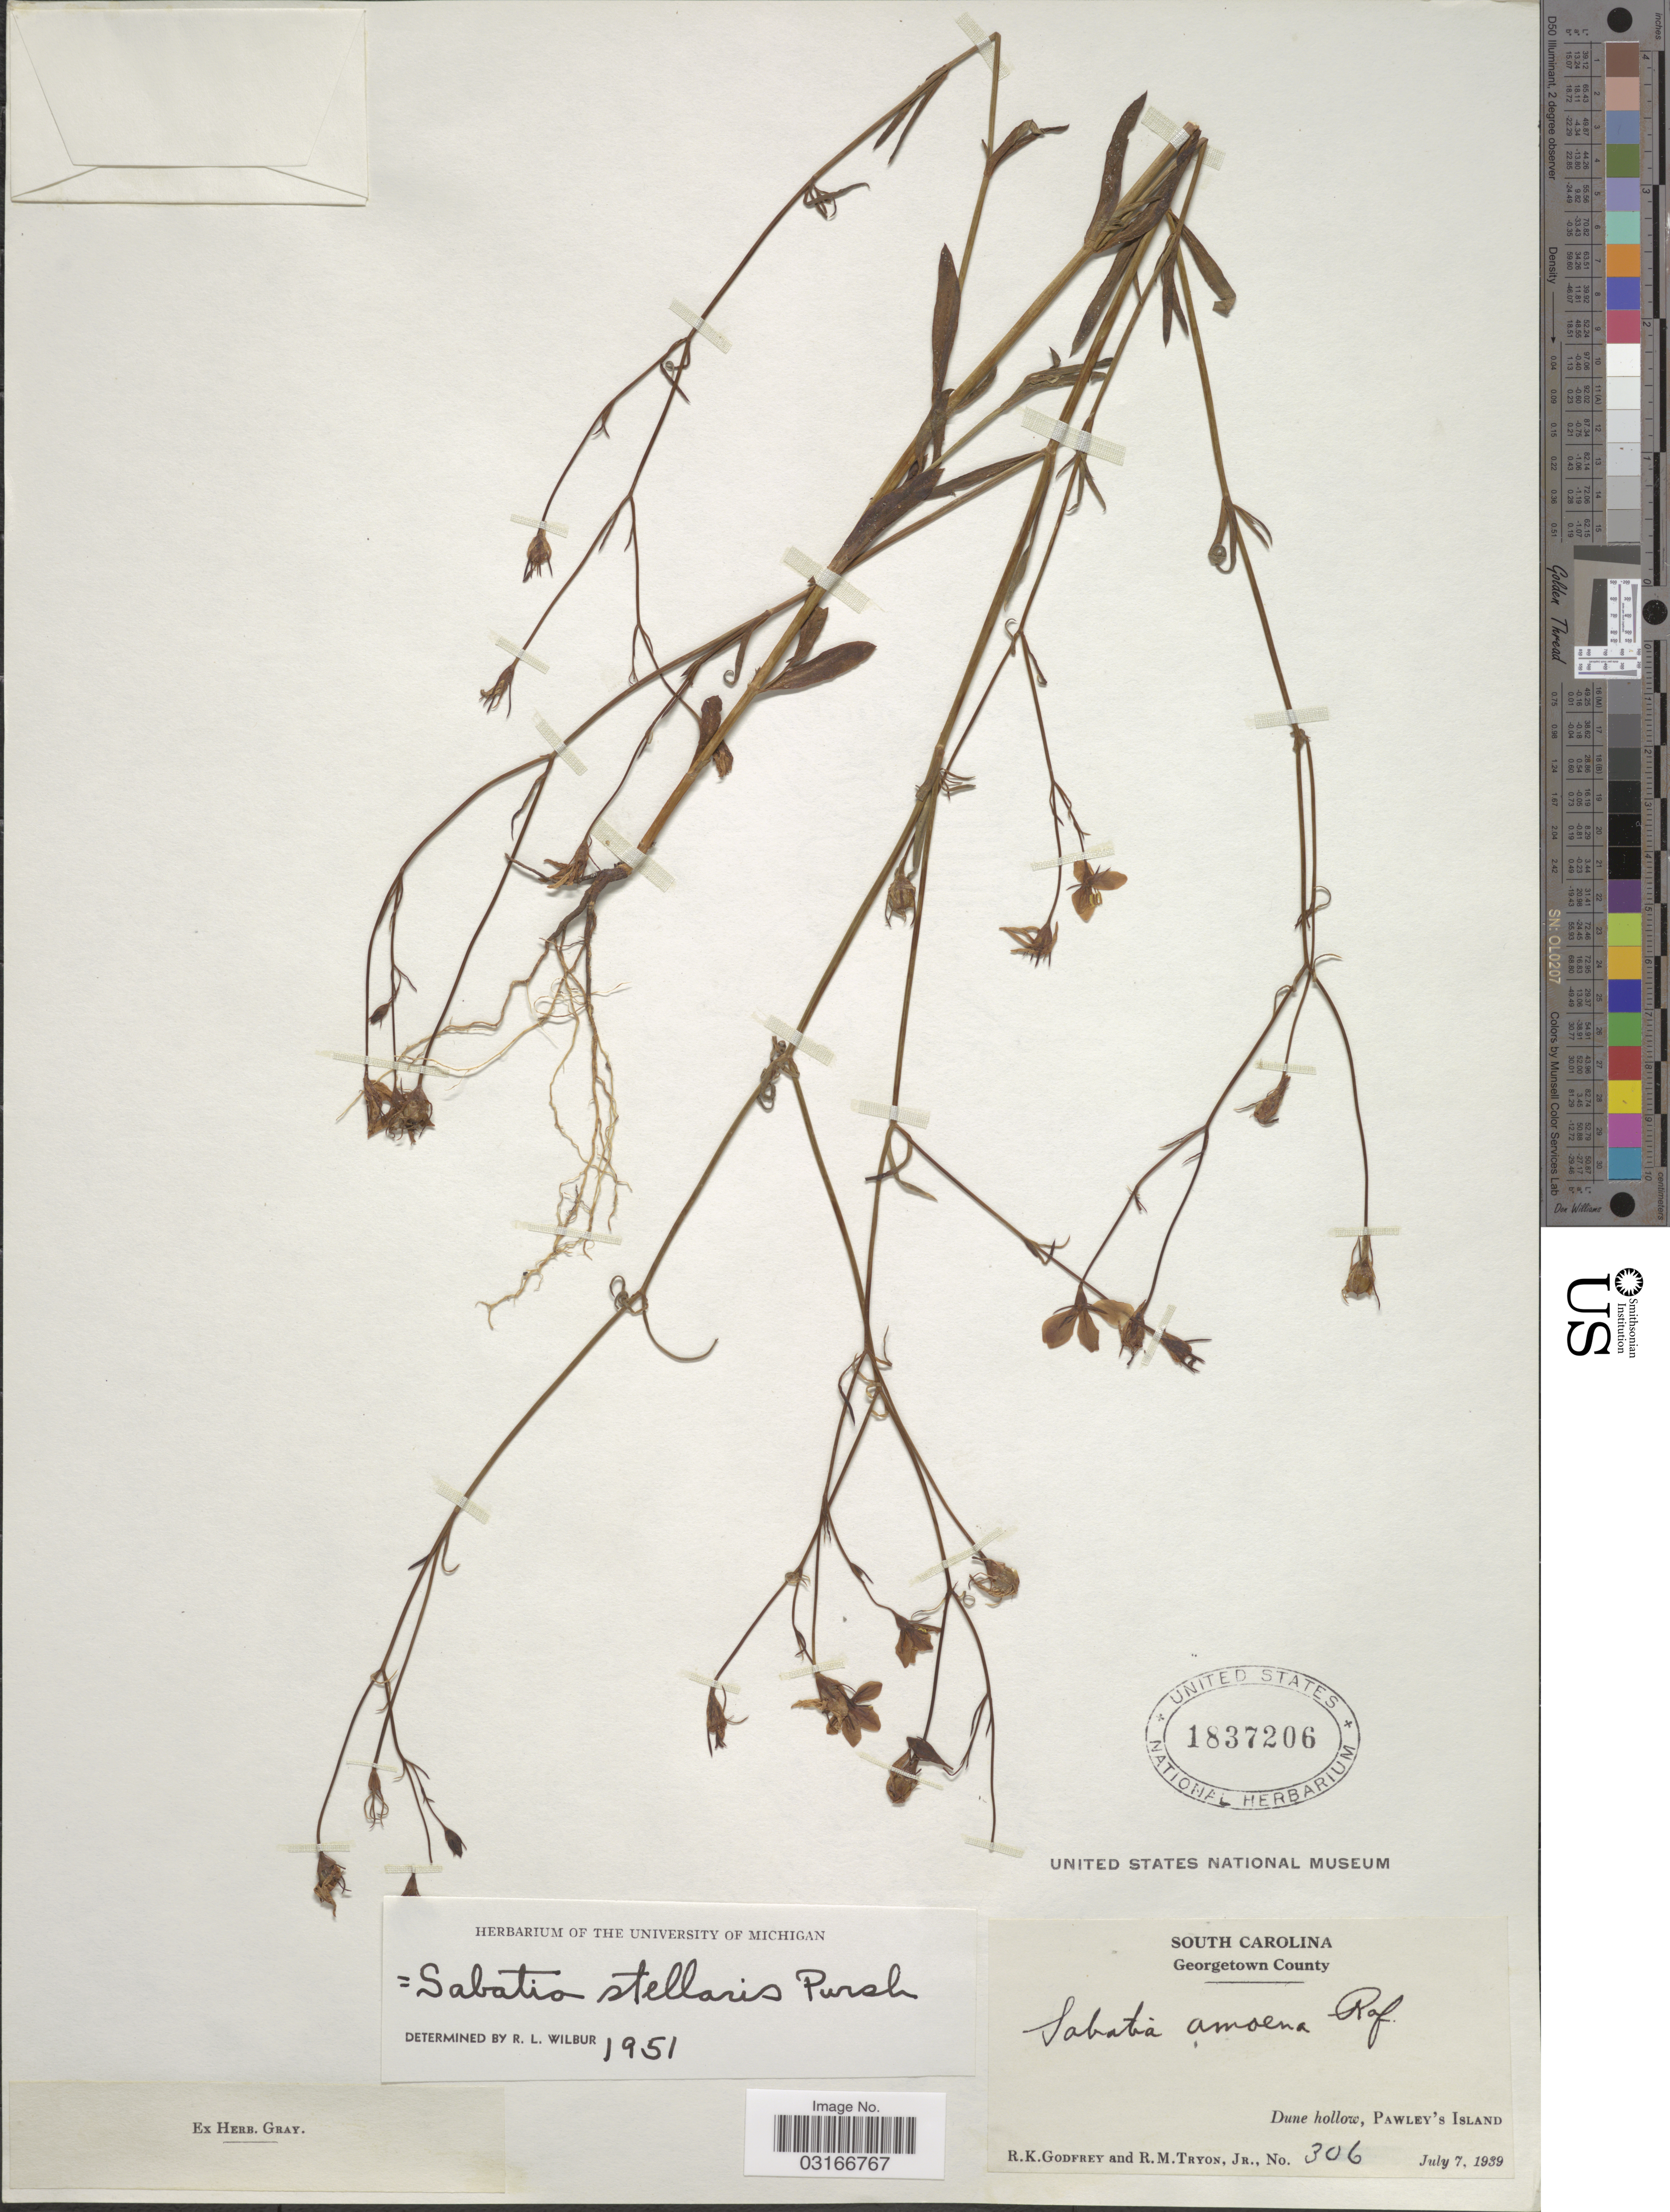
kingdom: Plantae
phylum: Tracheophyta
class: Magnoliopsida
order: Gentianales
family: Gentianaceae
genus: Sabatia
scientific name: Sabatia stellaris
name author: Pursh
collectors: R. K. Godfrey & R. Tryon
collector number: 306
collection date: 1939-07-07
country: United States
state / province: South Carolina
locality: Georgetown County. Dune hollow, Pawley's Island.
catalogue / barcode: US 1837206